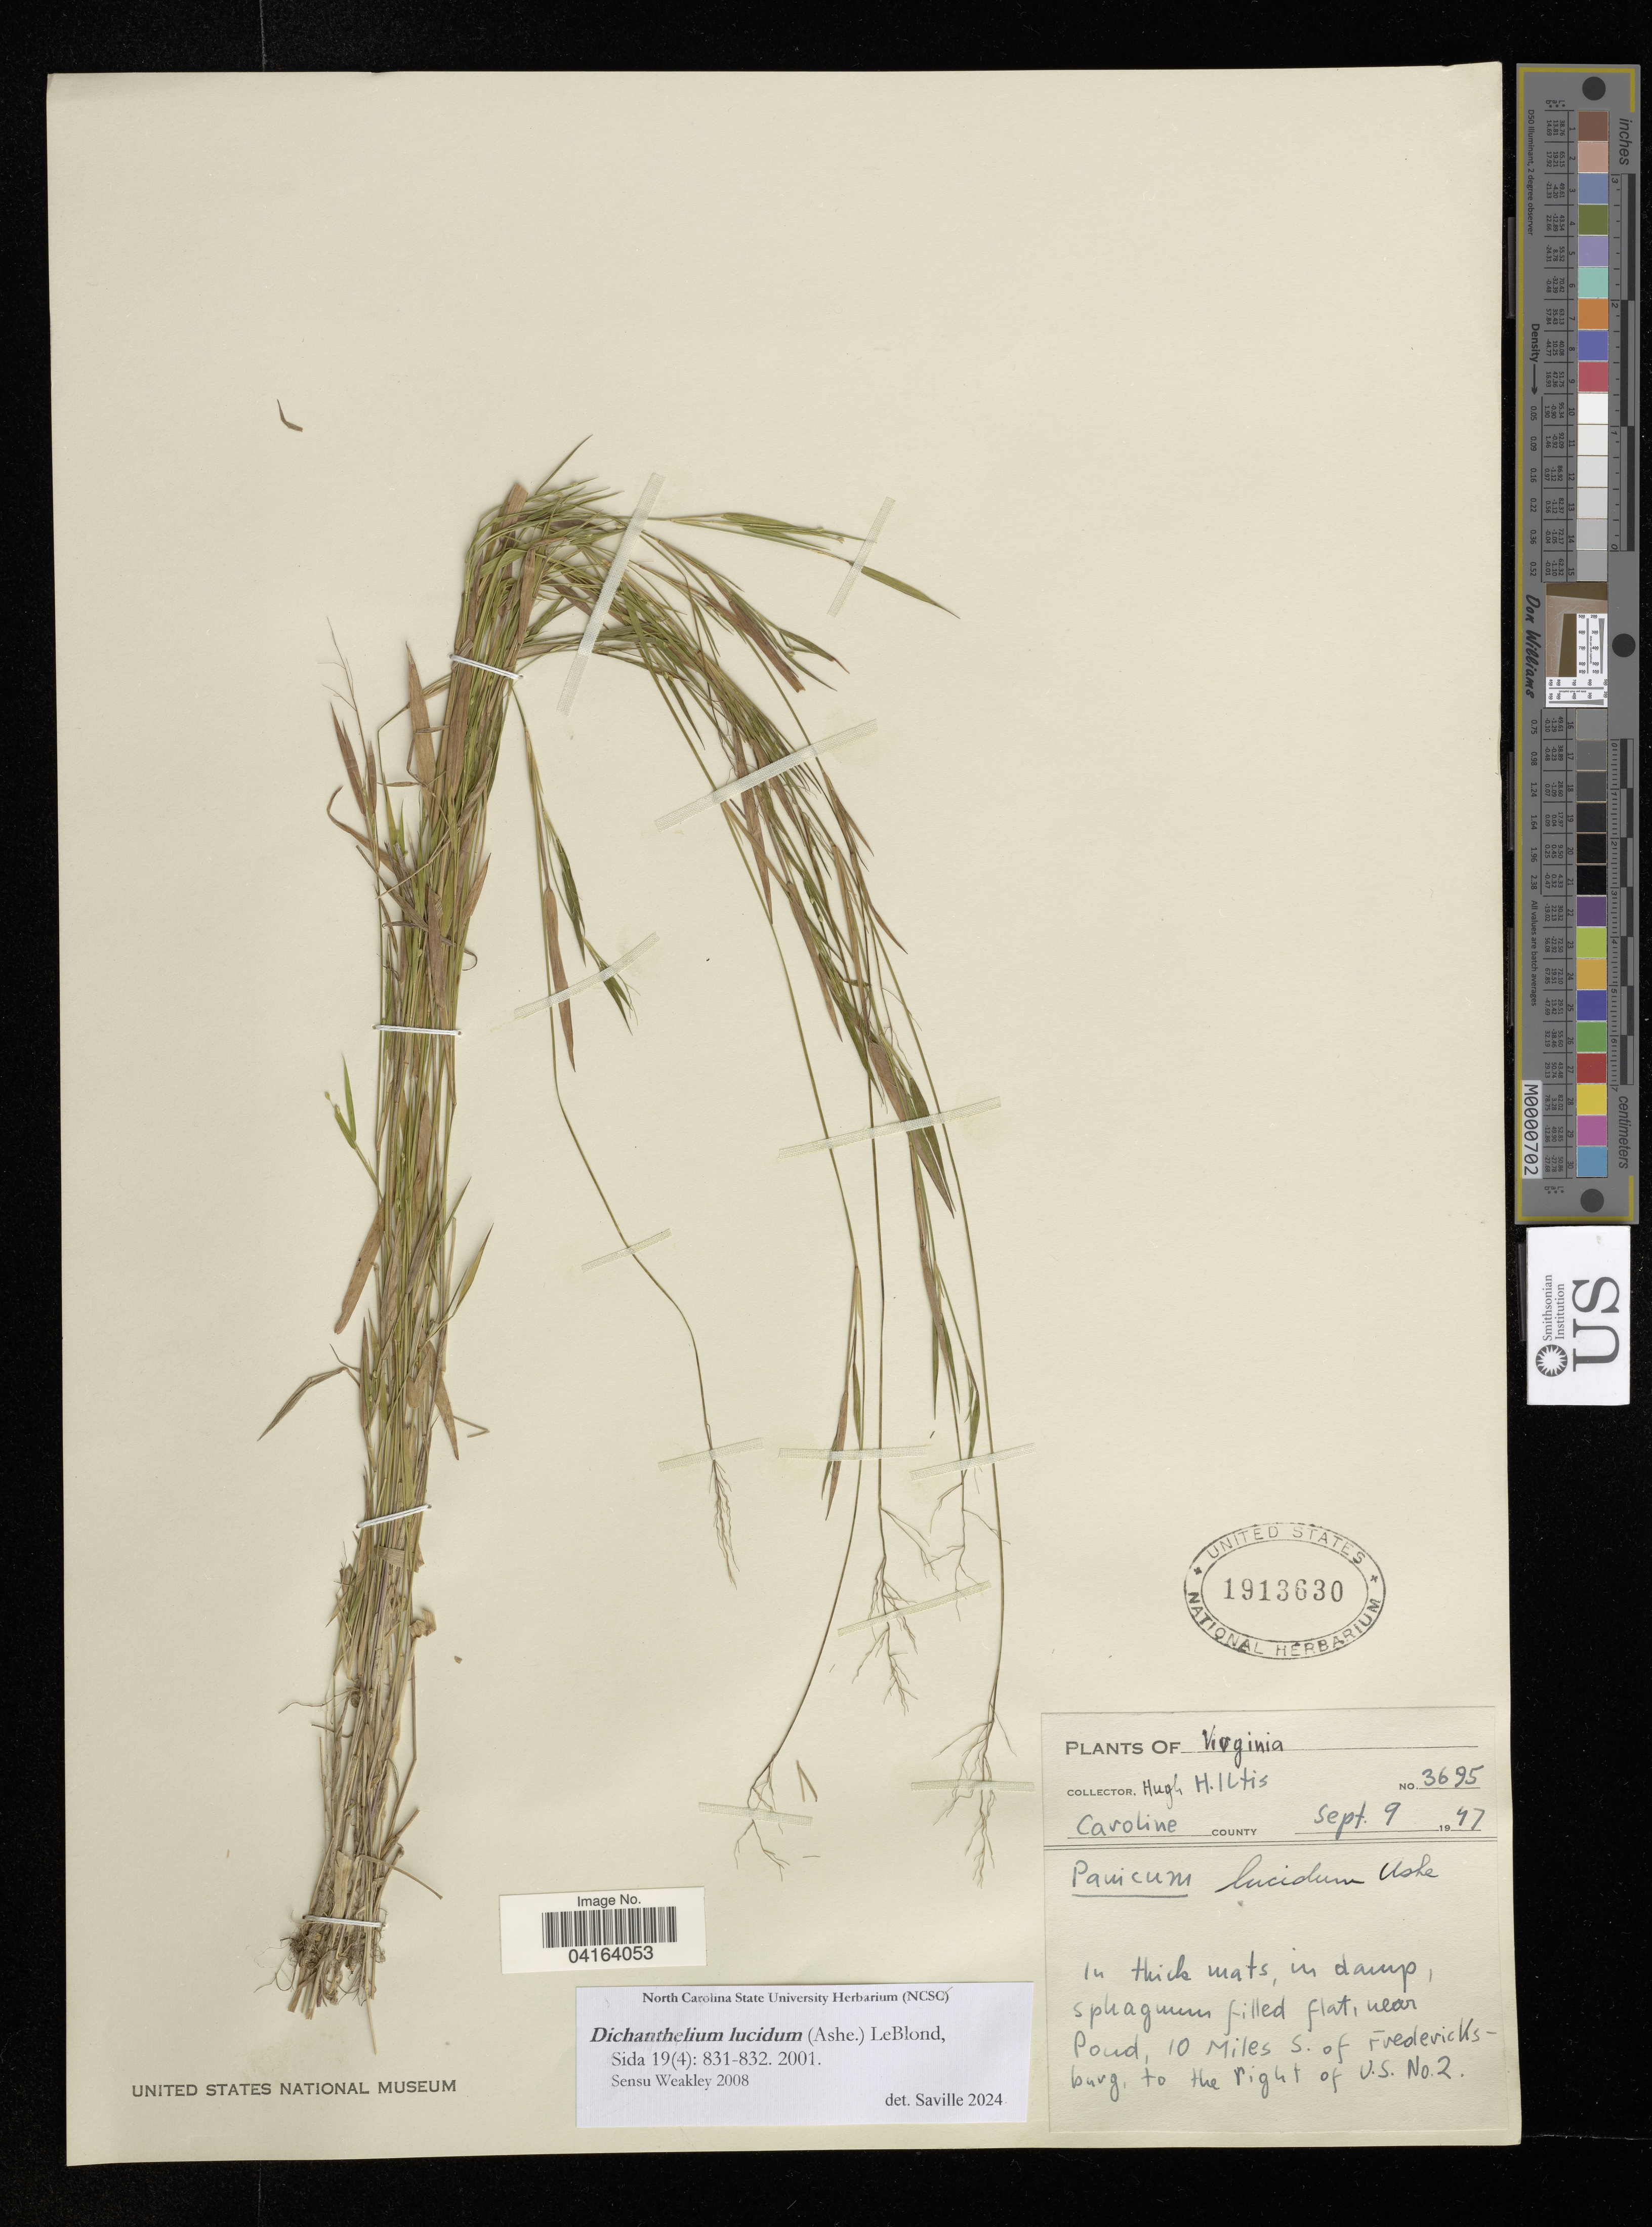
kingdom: Plantae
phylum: Tracheophyta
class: Liliopsida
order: Poales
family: Poaceae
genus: Dichanthelium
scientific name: Dichanthelium lucidum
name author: (Ashe) LeBlond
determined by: Saville, A. C., (NCSC), North Carolina State University (UNITED STATES)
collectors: H. H. Iltis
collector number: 3695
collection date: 1947-09-09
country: United States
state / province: Virginia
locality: Caroline County. Near Pond, 10 miles S. of Fredericksburg, to the right of U.S. No.2.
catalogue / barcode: US 1913630